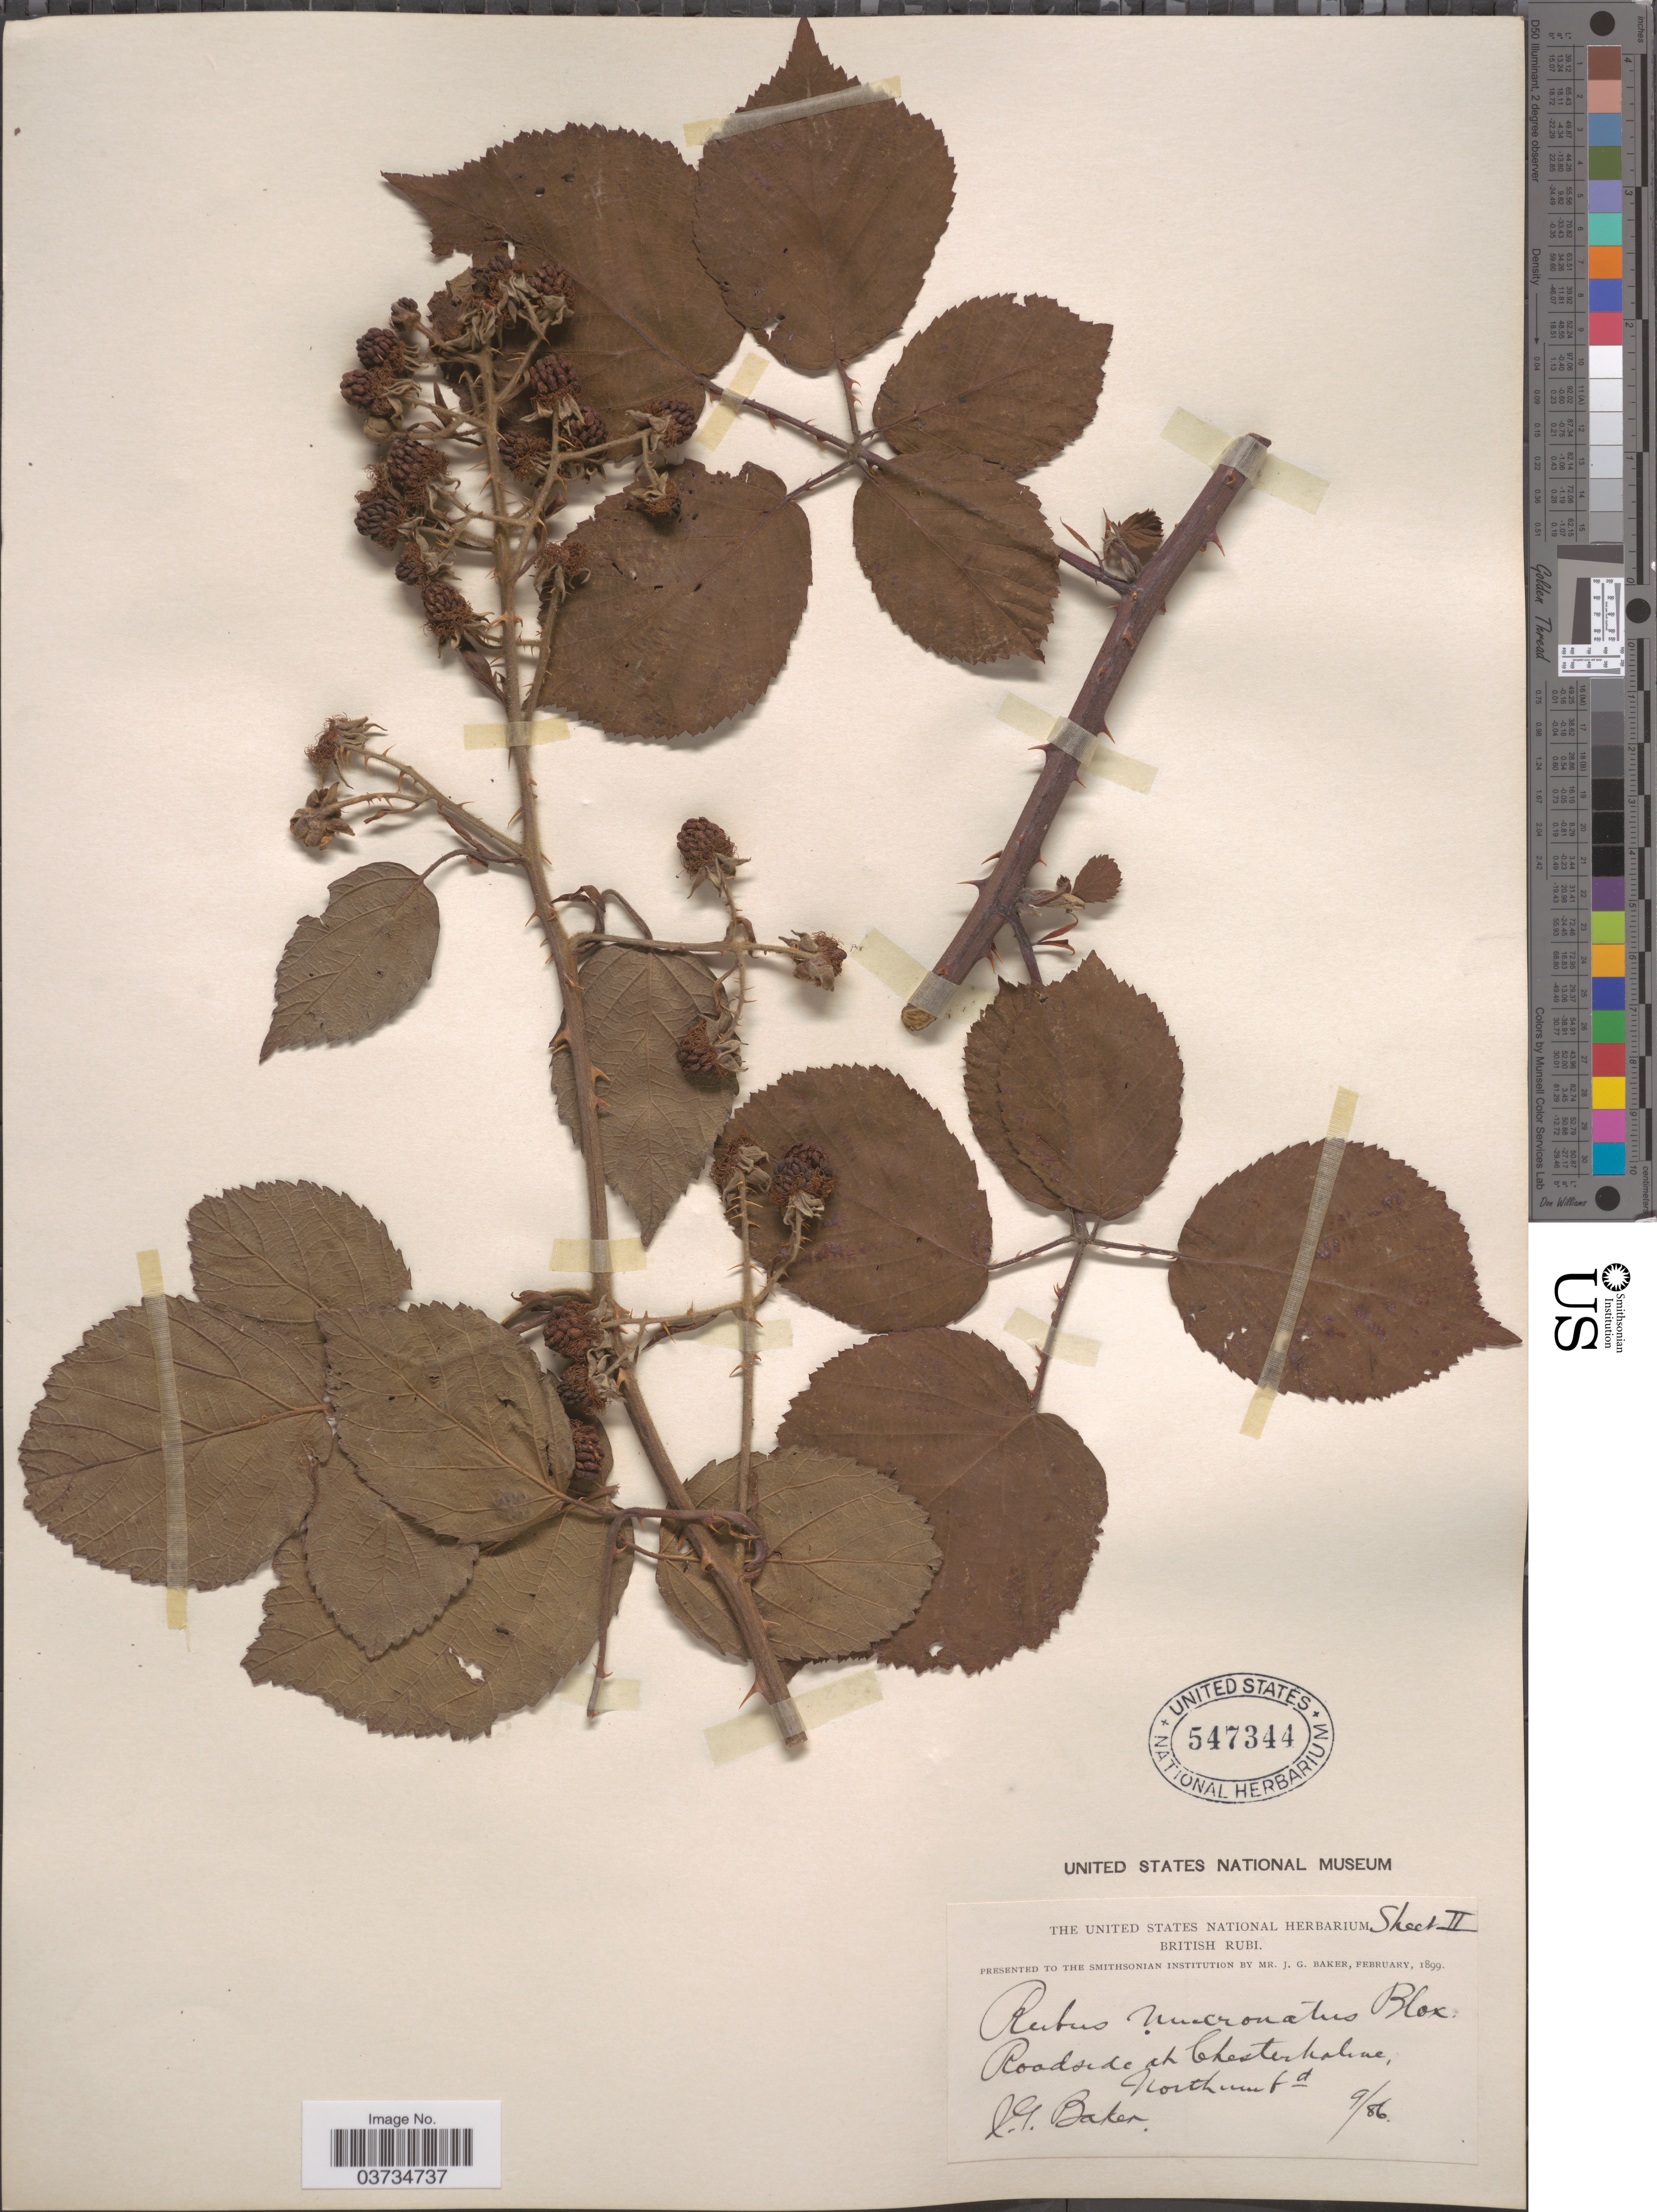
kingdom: Plantae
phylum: Tracheophyta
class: Magnoliopsida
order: Rosales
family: Rosaceae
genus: Rubus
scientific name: Rubus mucronatus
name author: Ser.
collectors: J. G. Baker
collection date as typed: Transcribed d/m/y: /9/86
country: United Kingdom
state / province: England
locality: Roadside at Chesterholme. Northumbd.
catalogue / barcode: US 547344